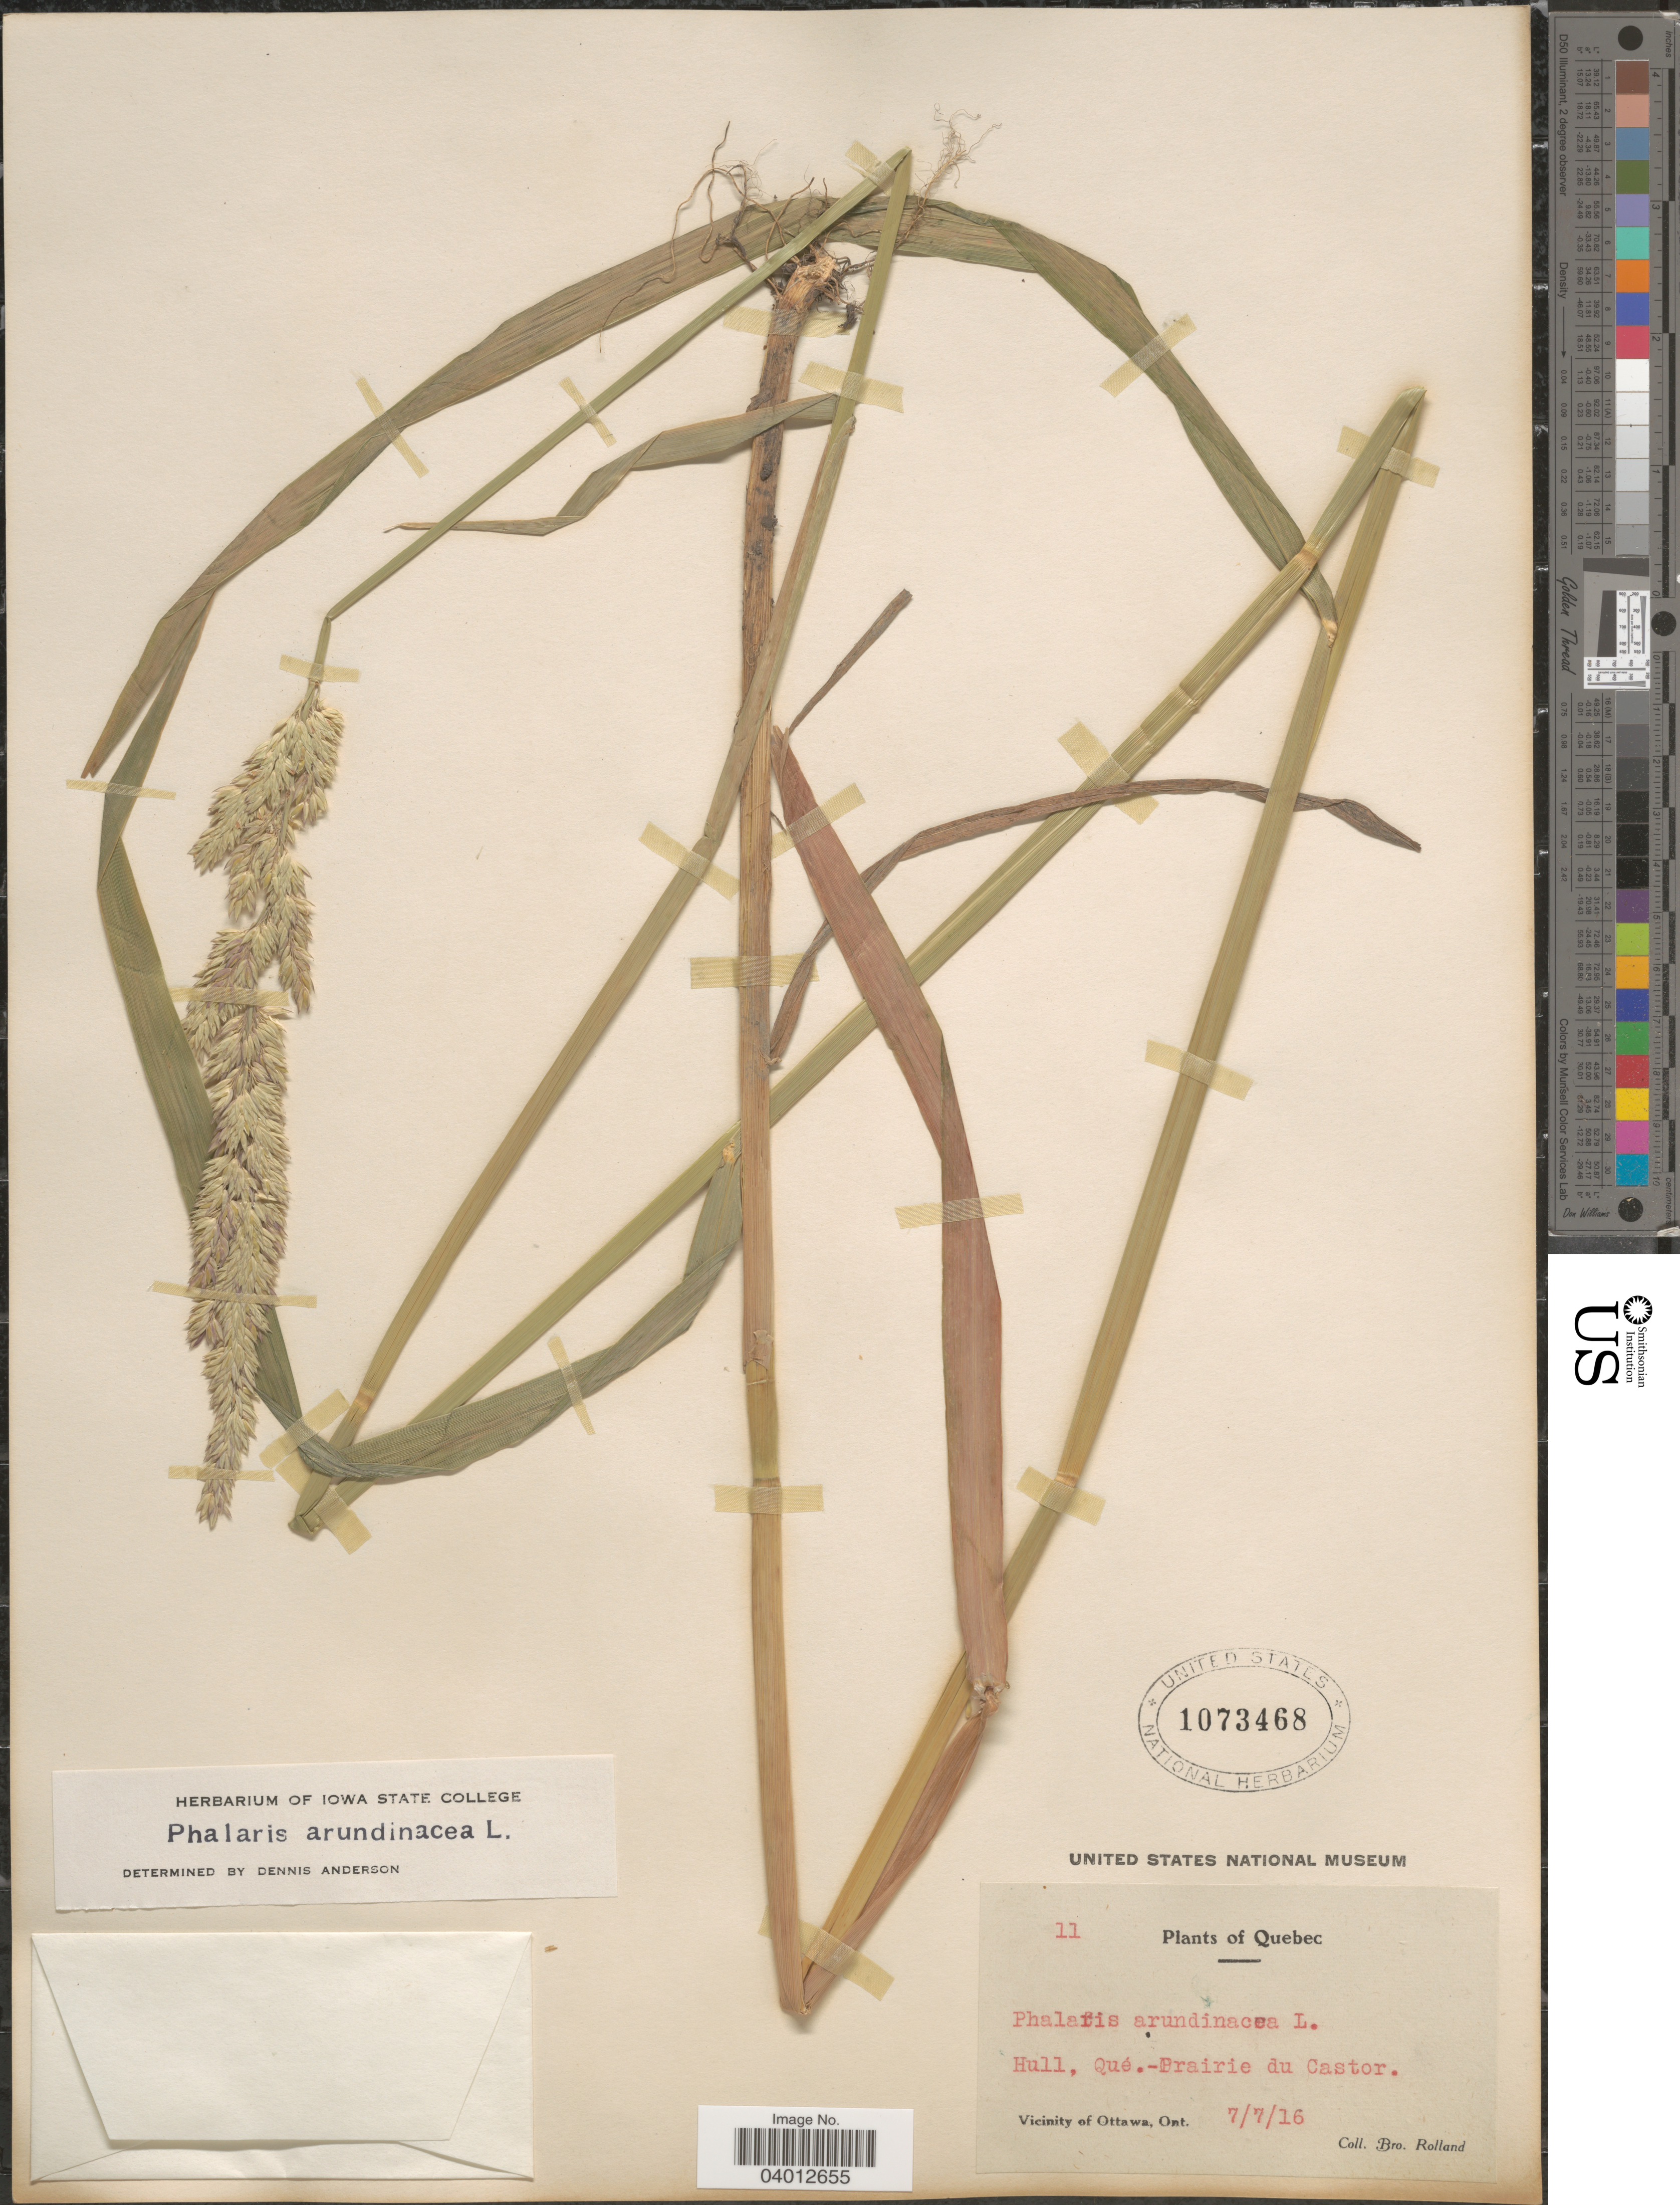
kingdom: Plantae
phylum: Tracheophyta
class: Liliopsida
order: Poales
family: Poaceae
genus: Phalaris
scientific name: Phalaris arundinacea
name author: L.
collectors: B. Rolland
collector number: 11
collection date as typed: Transcribed d/m/y: 7/7/16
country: Canada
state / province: Quebec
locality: Hull. Prairie du Castor.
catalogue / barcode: US 1073468